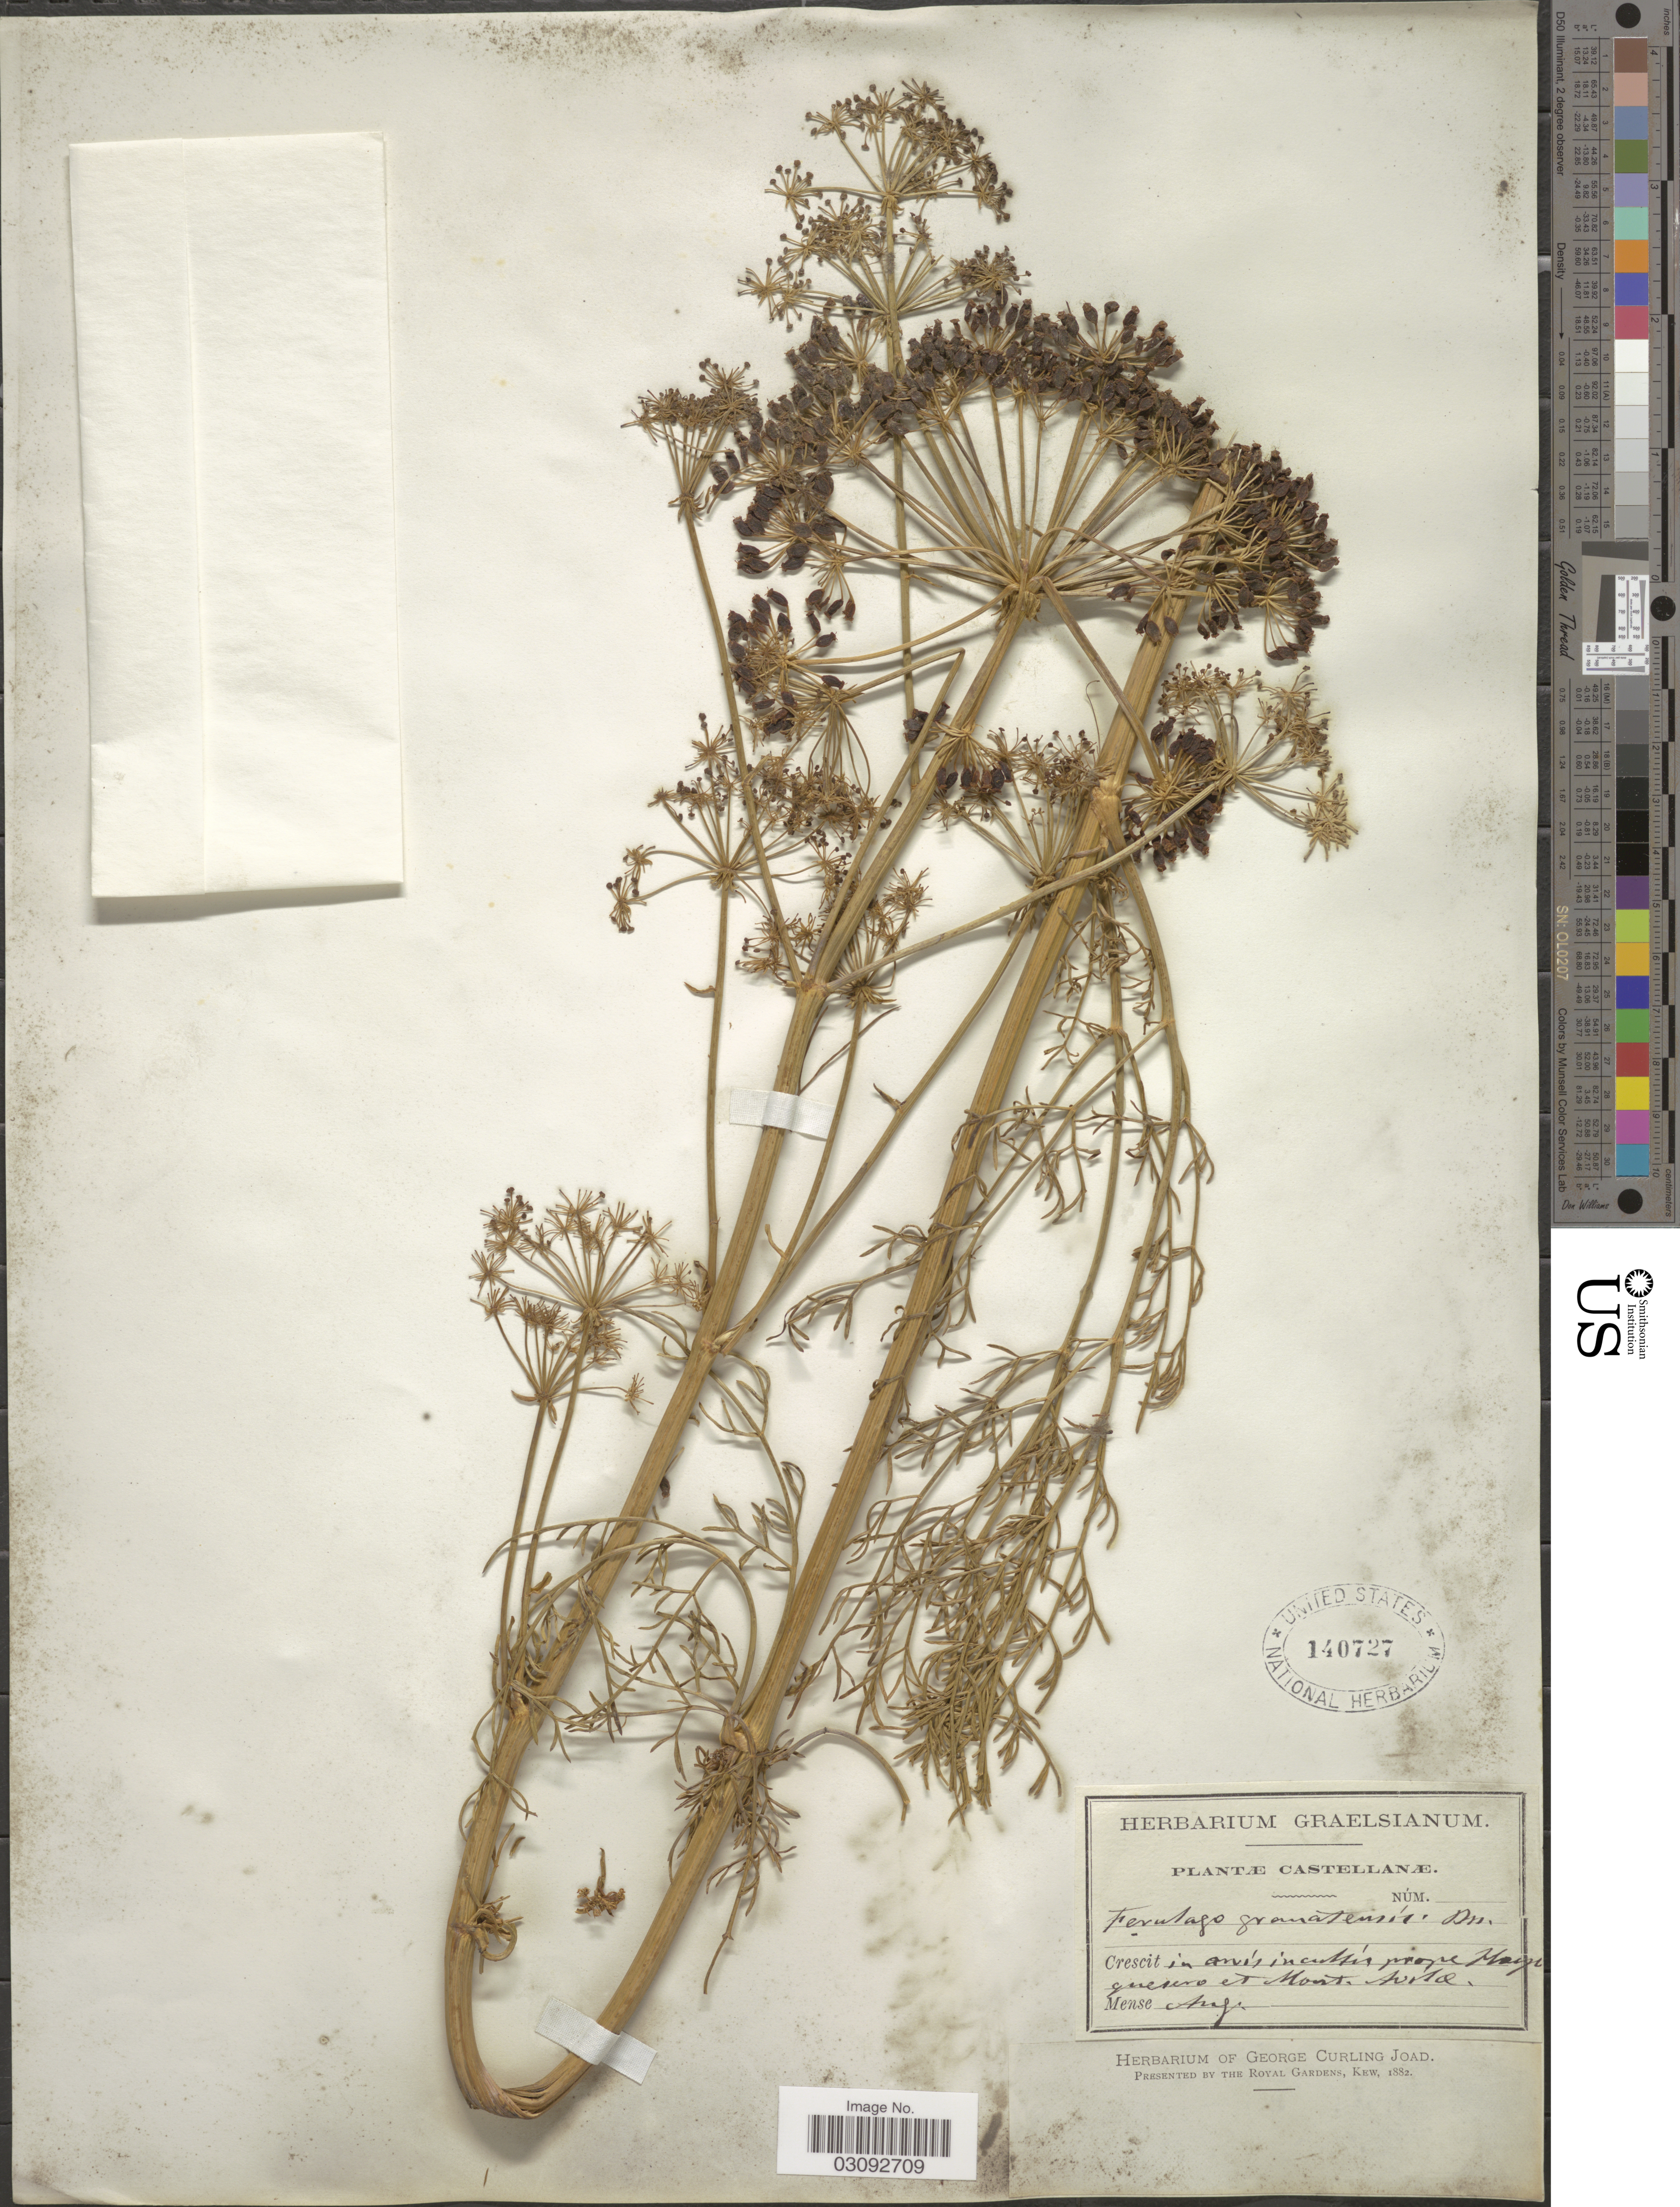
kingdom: Plantae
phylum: Tracheophyta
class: Magnoliopsida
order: Apiales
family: Apiaceae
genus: Ferulago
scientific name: Ferulago granatensis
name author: Boiss.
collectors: ex Herb. Graelsianum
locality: Crescit in arvis [interpreted] incultis prope Maye [interpreted] guesero [interpreted] et Mont. Aviso [interpreted].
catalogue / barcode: US 140727